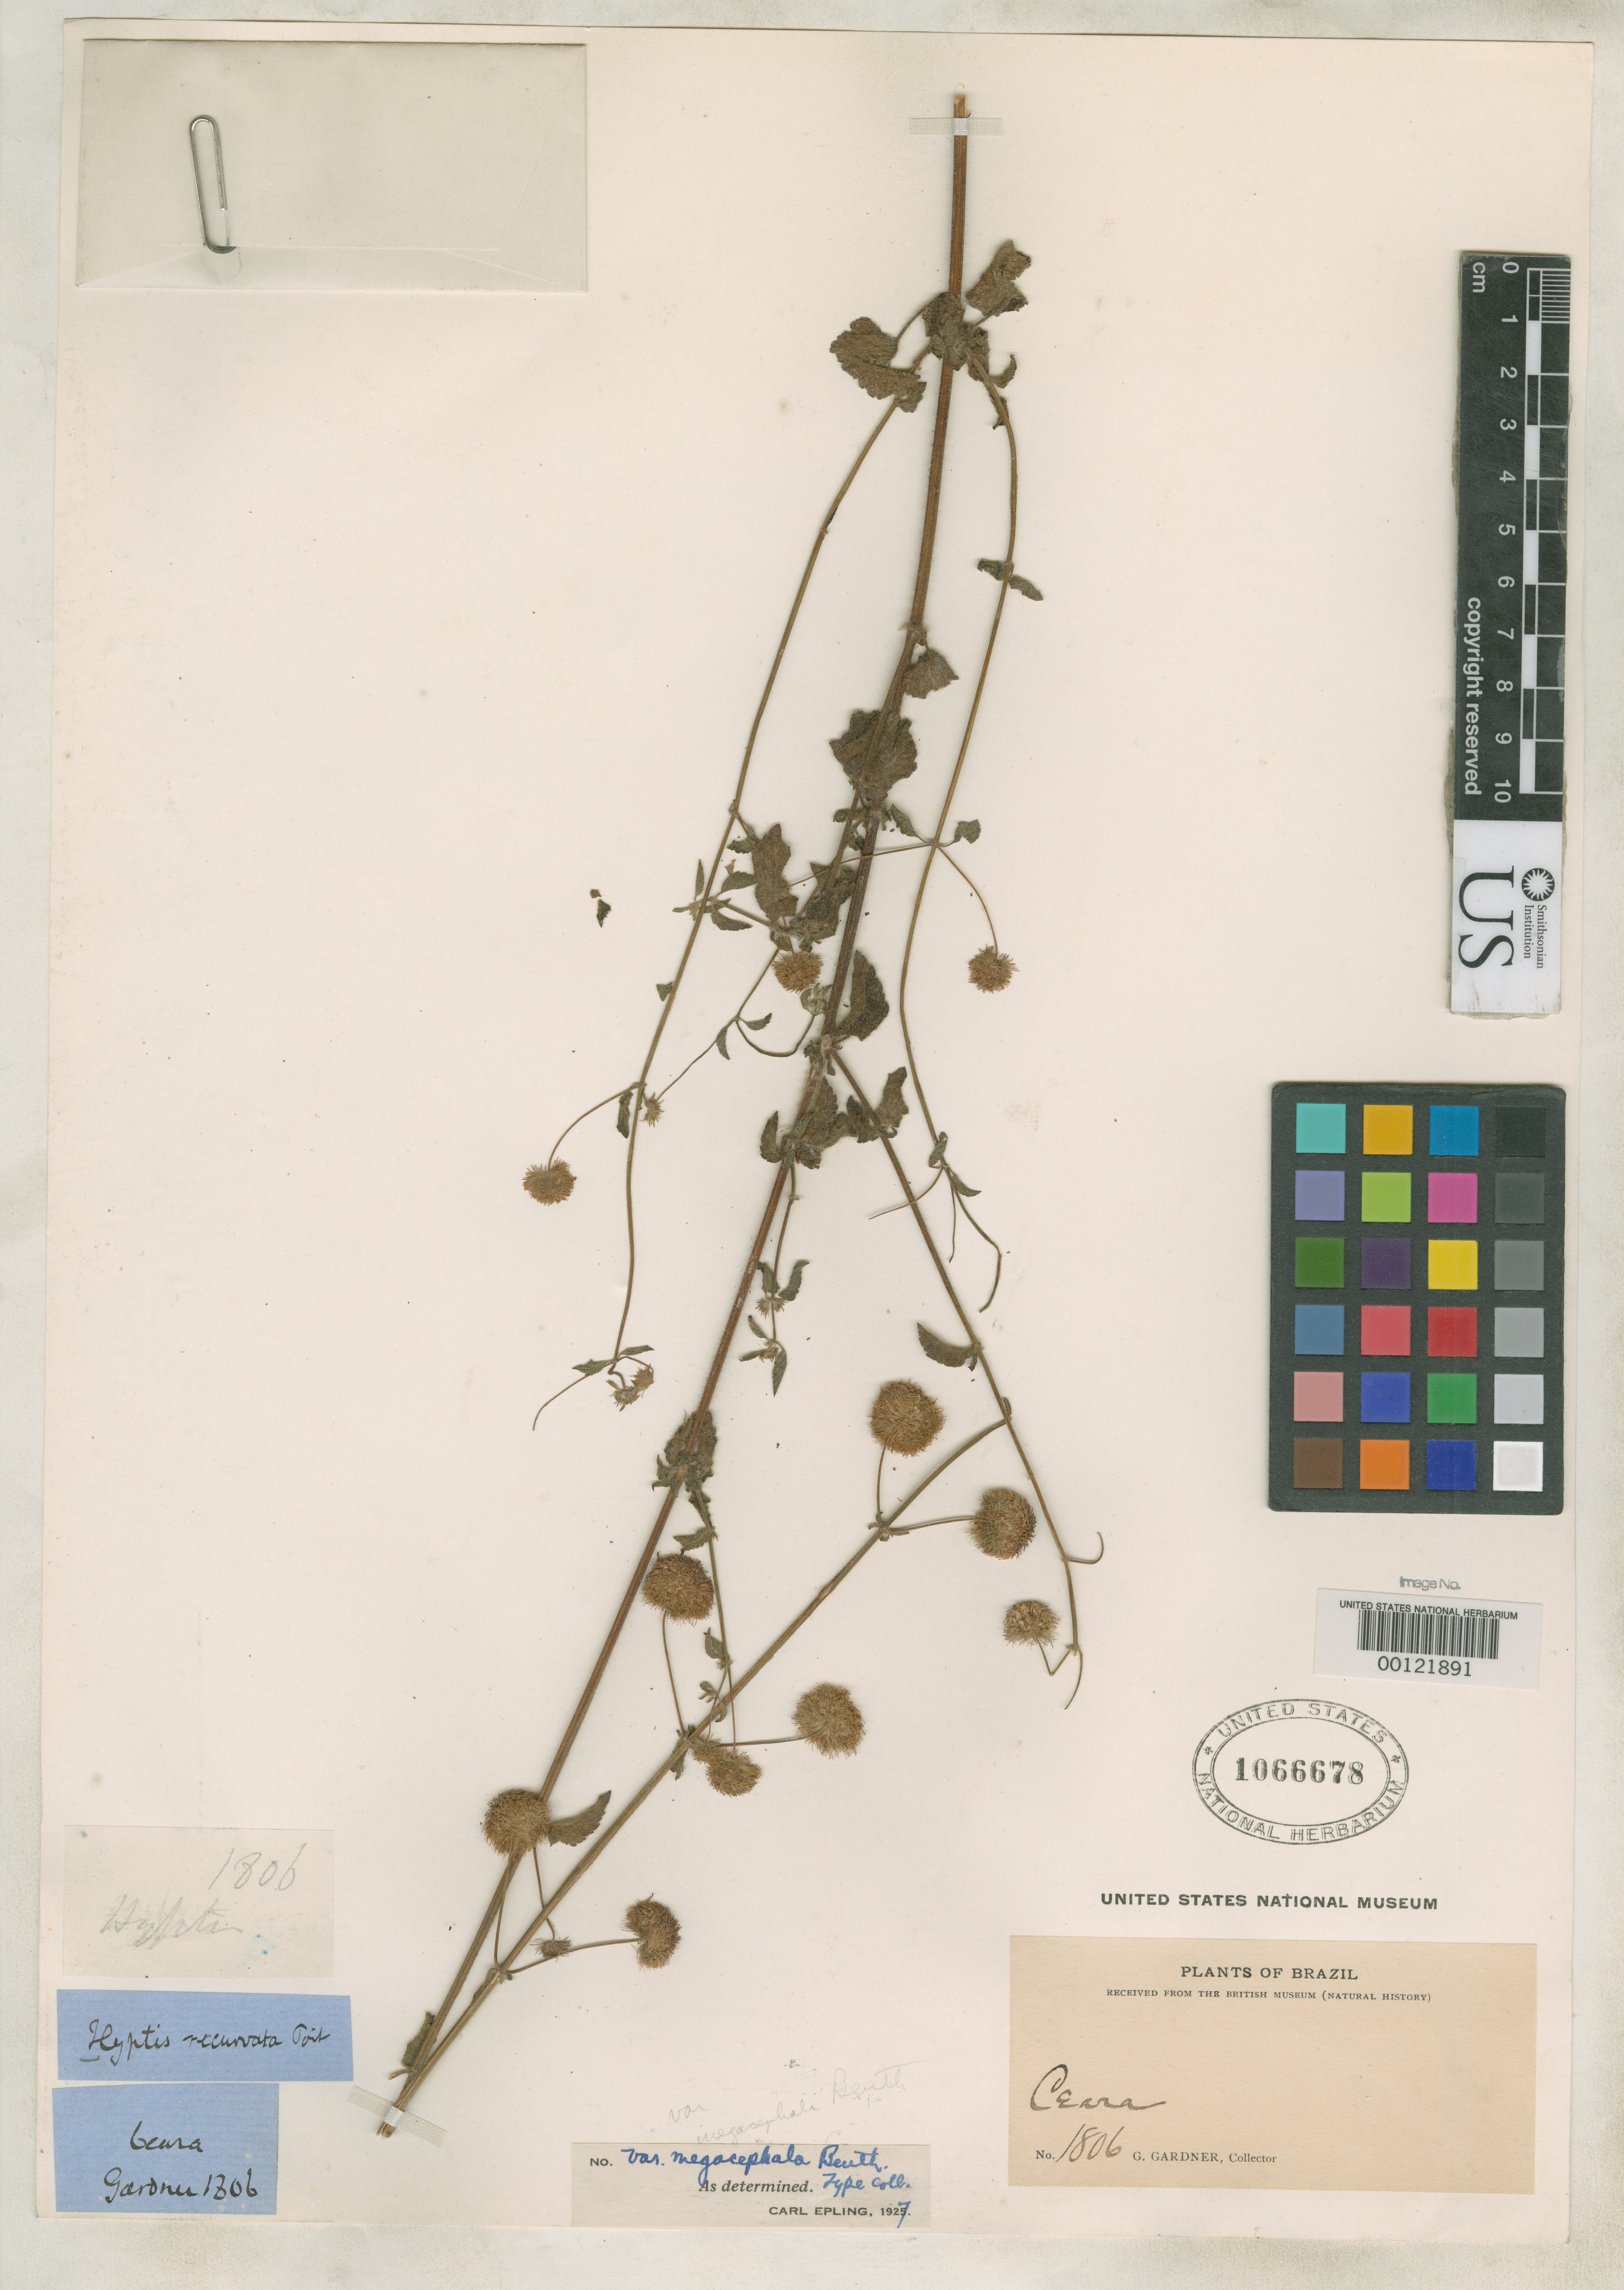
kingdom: Plantae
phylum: Tracheophyta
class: Magnoliopsida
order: Lamiales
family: Lamiaceae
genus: Hyptis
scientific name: Hyptis recurvata var. megacephala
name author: Benth. in DC.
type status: Syntype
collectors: G. Gardner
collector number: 1806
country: Brazil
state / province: Ceará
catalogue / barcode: US 1066678